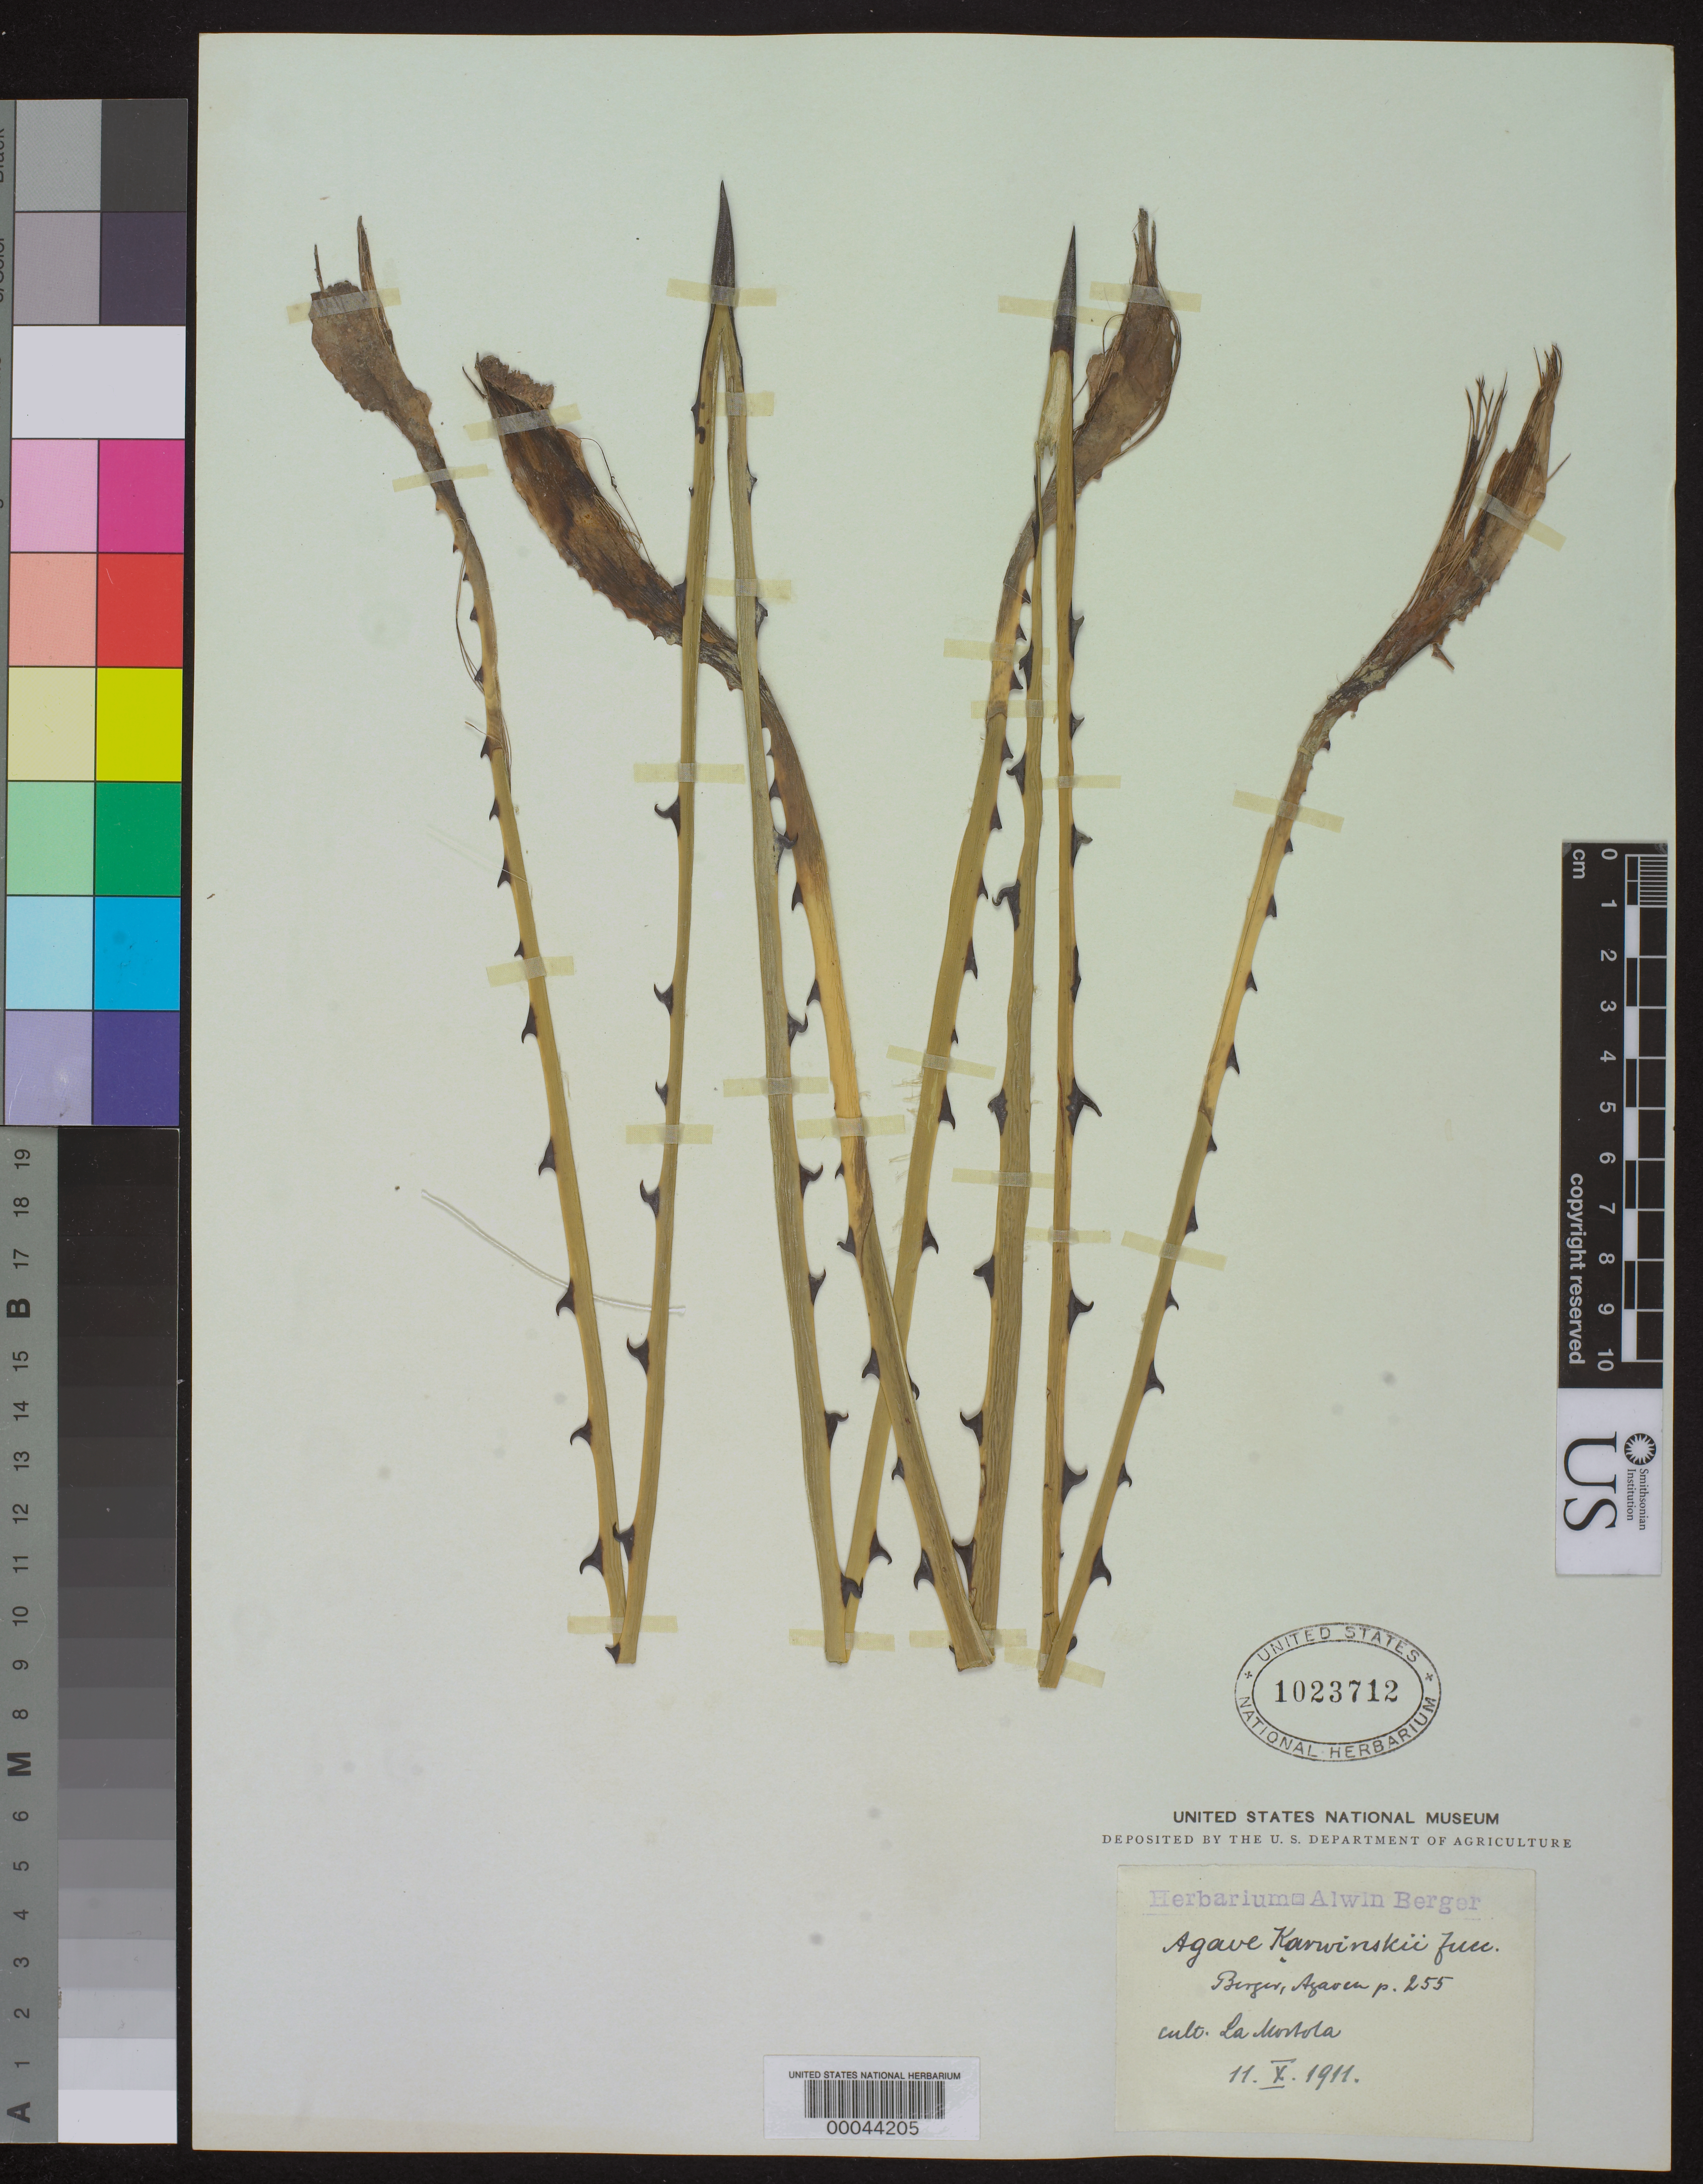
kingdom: Plantae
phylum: Tracheophyta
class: Liliopsida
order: Asparagales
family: Asparagaceae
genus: Agave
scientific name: Agave karwinskii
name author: Zucc.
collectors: ex herb. A. Berger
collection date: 1909-06-02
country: Mexico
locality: Cultivated at La Mortola, Italy.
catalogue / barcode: US 1023712